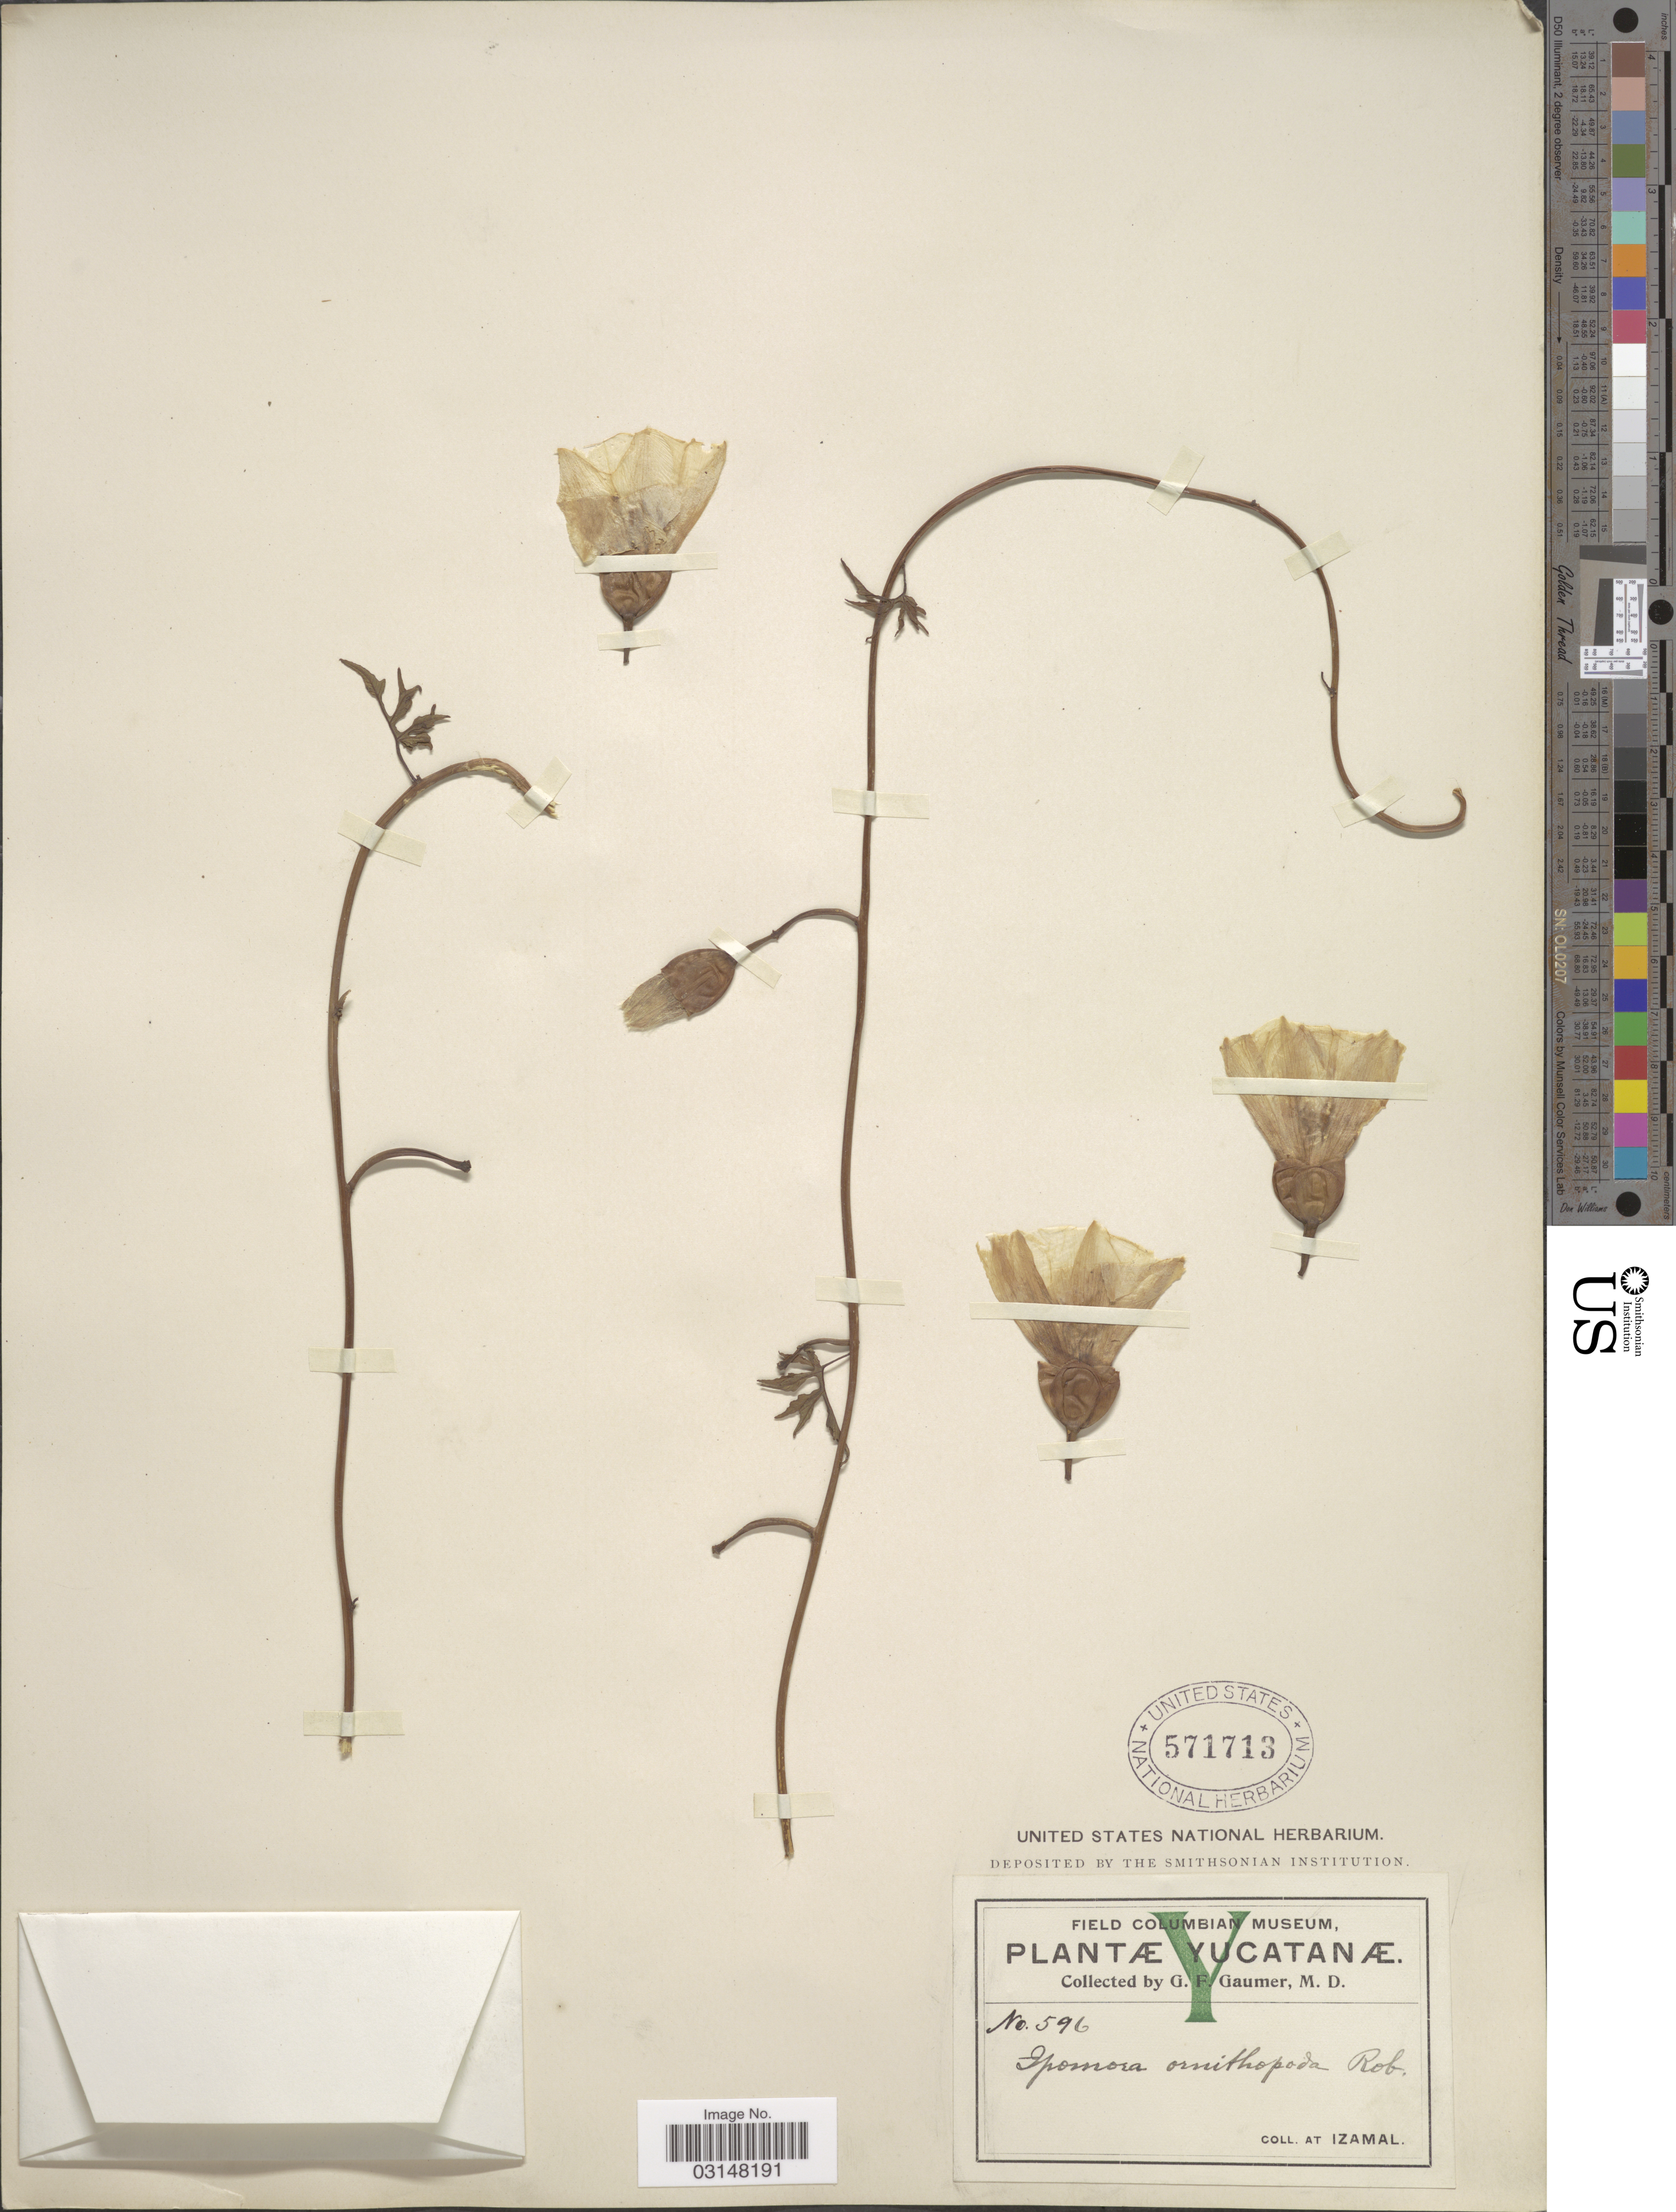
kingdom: Plantae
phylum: Tracheophyta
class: Magnoliopsida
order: Solanales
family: Convolvulaceae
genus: Operculina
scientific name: Operculina ornithopoda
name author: (B.L. Rob.) House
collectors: G. F. Gaumer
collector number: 596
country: Mexico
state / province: Yucatán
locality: Coll. at Izamal.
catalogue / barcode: US 571713